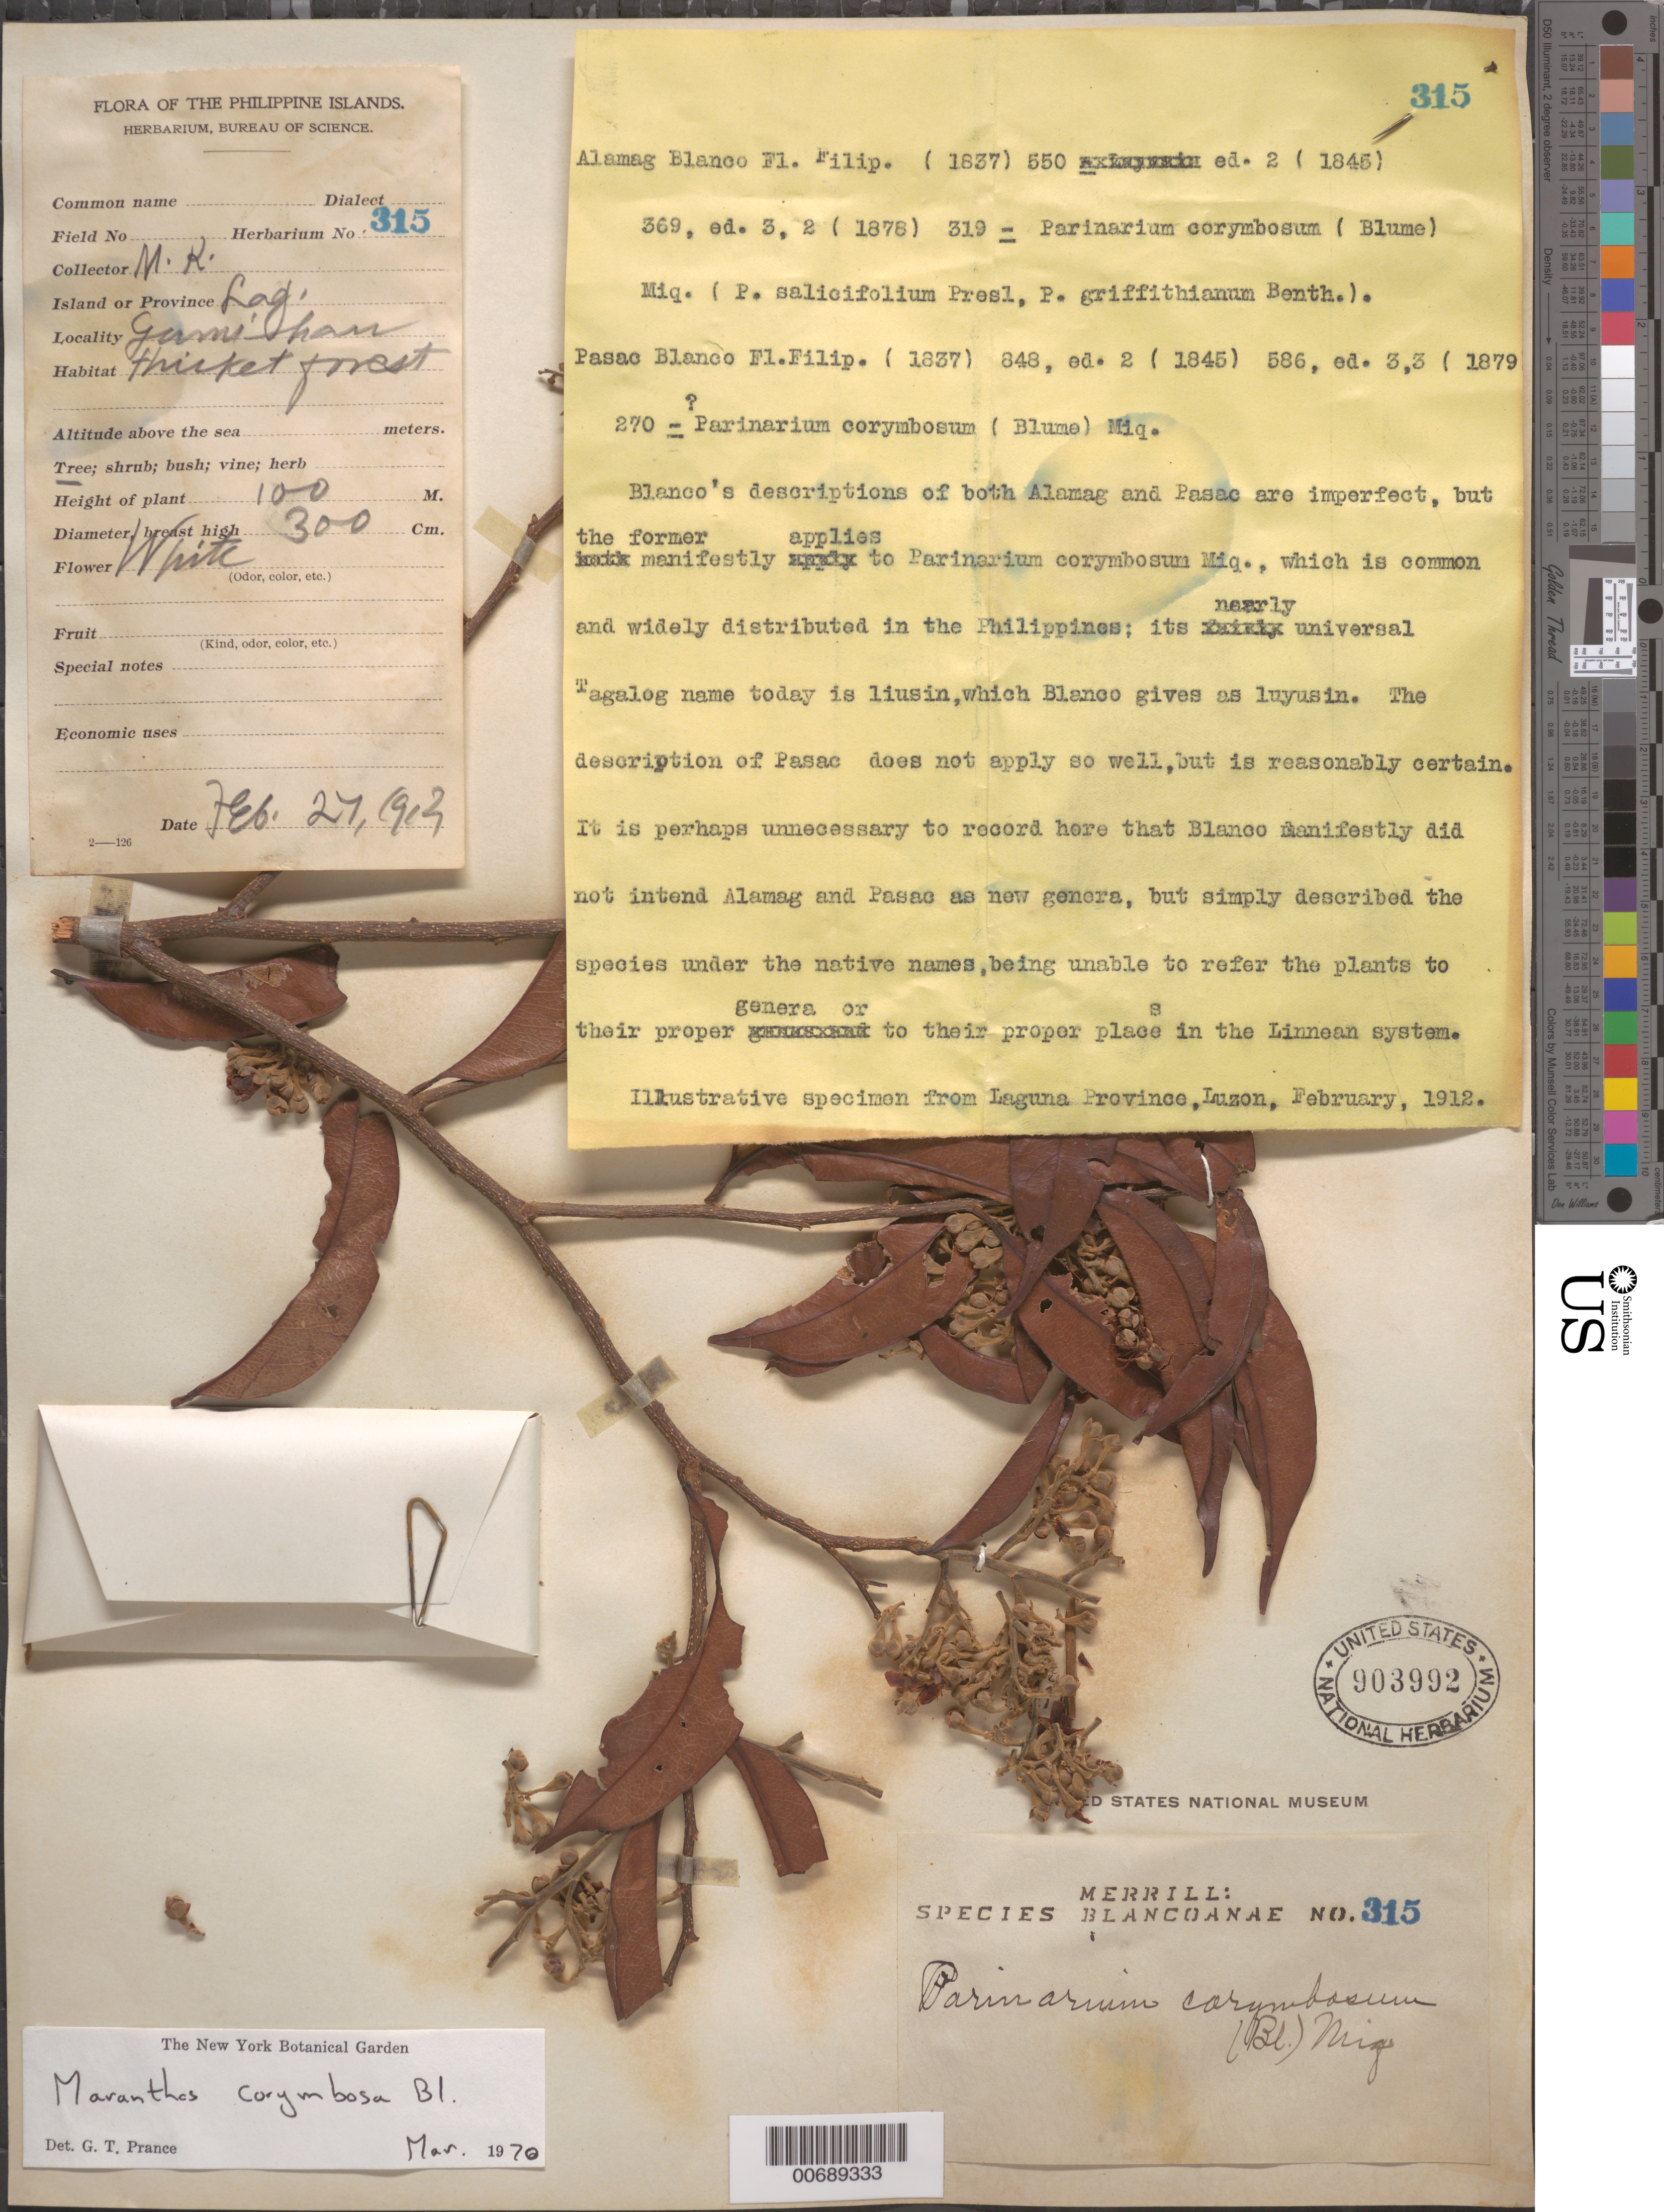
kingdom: Plantae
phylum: Tracheophyta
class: Magnoliopsida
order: Malpighiales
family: Chrysobalanaceae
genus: Maranthes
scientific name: Maranthes corymbosa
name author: Blume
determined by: Prance, G. T.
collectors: M. Ramos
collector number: Sp. Blancoan. 0315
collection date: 1912-02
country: Philippines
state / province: Calabarzon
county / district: Laguna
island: Luzon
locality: Gamihan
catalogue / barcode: US 903992